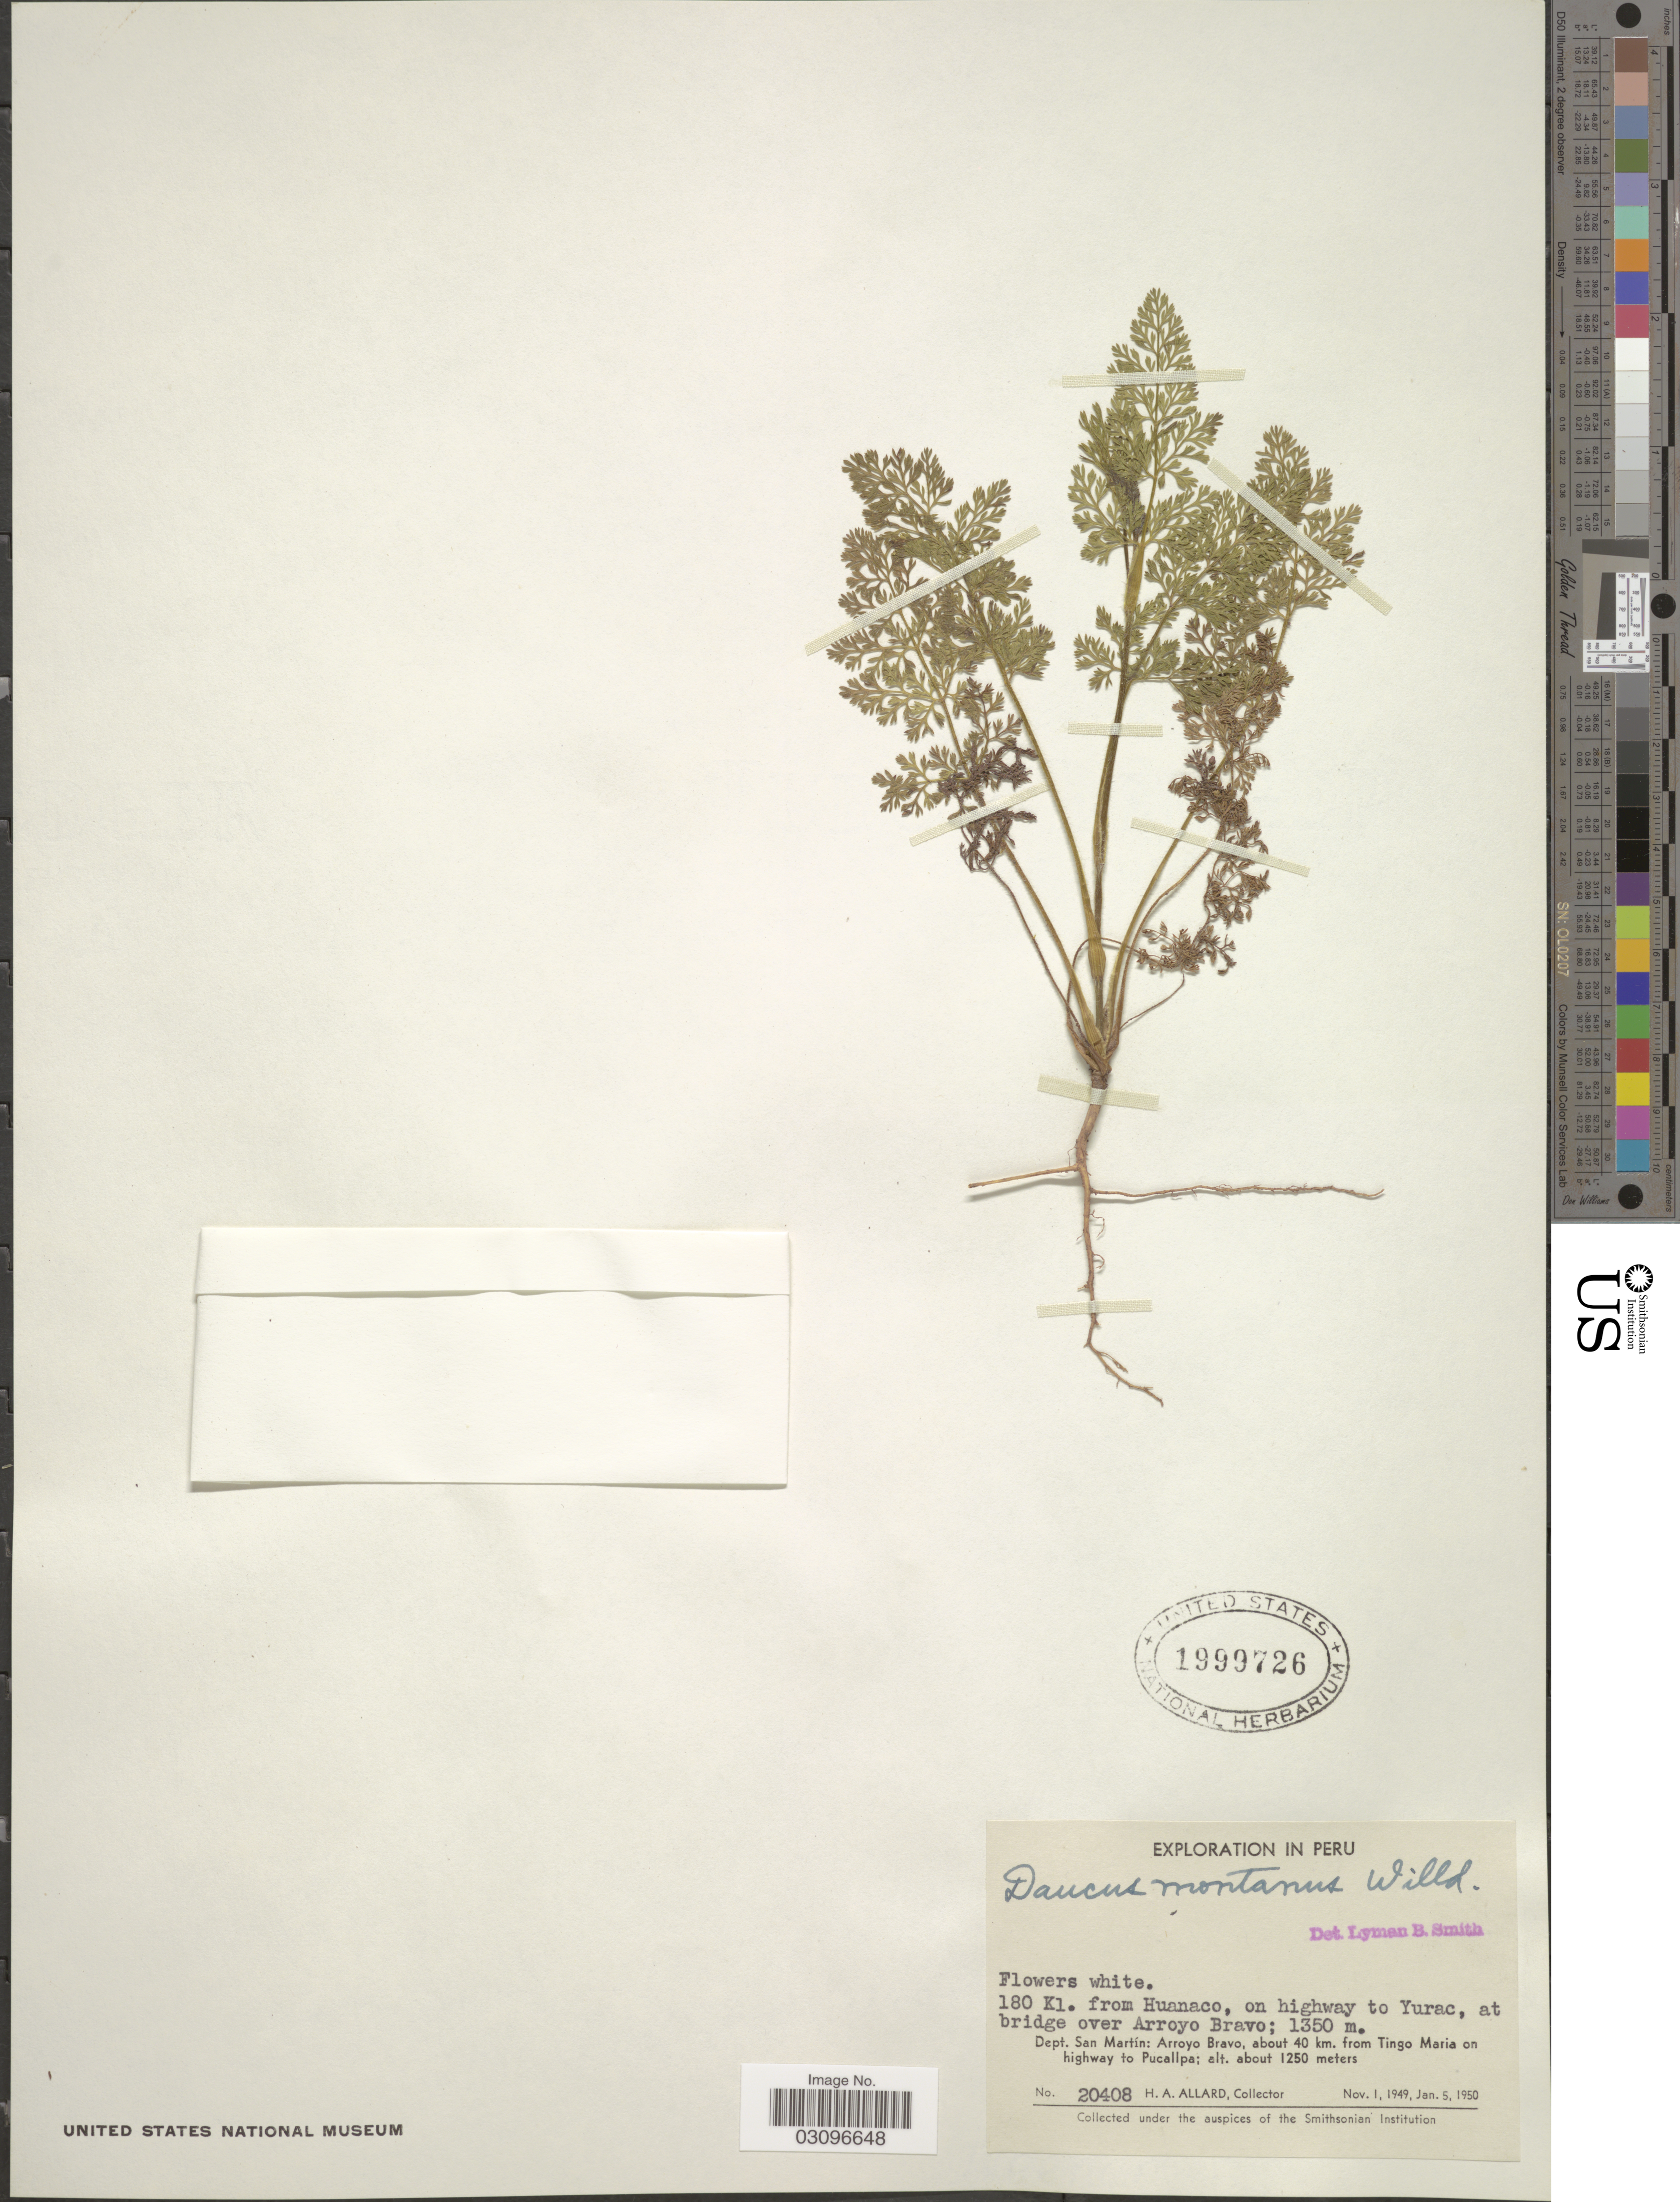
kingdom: Plantae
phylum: Tracheophyta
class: Magnoliopsida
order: Apiales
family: Apiaceae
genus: Daucus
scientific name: Daucus montanus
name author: Humb. & Bonpl. ex Spreng.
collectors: H. A. Allard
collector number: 20408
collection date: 1949-11-01/1950-01-05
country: Peru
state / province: San Martín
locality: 180 Kl. from Huanaco, on highway to Yurac, at bridge over Arroyo Bravo; 1350m. Dept. San Martín: Arroyo Bravo, about 40 km. from Tingo Maria on highway to Pucallpa.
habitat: on highway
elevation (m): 1350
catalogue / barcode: US 1999726